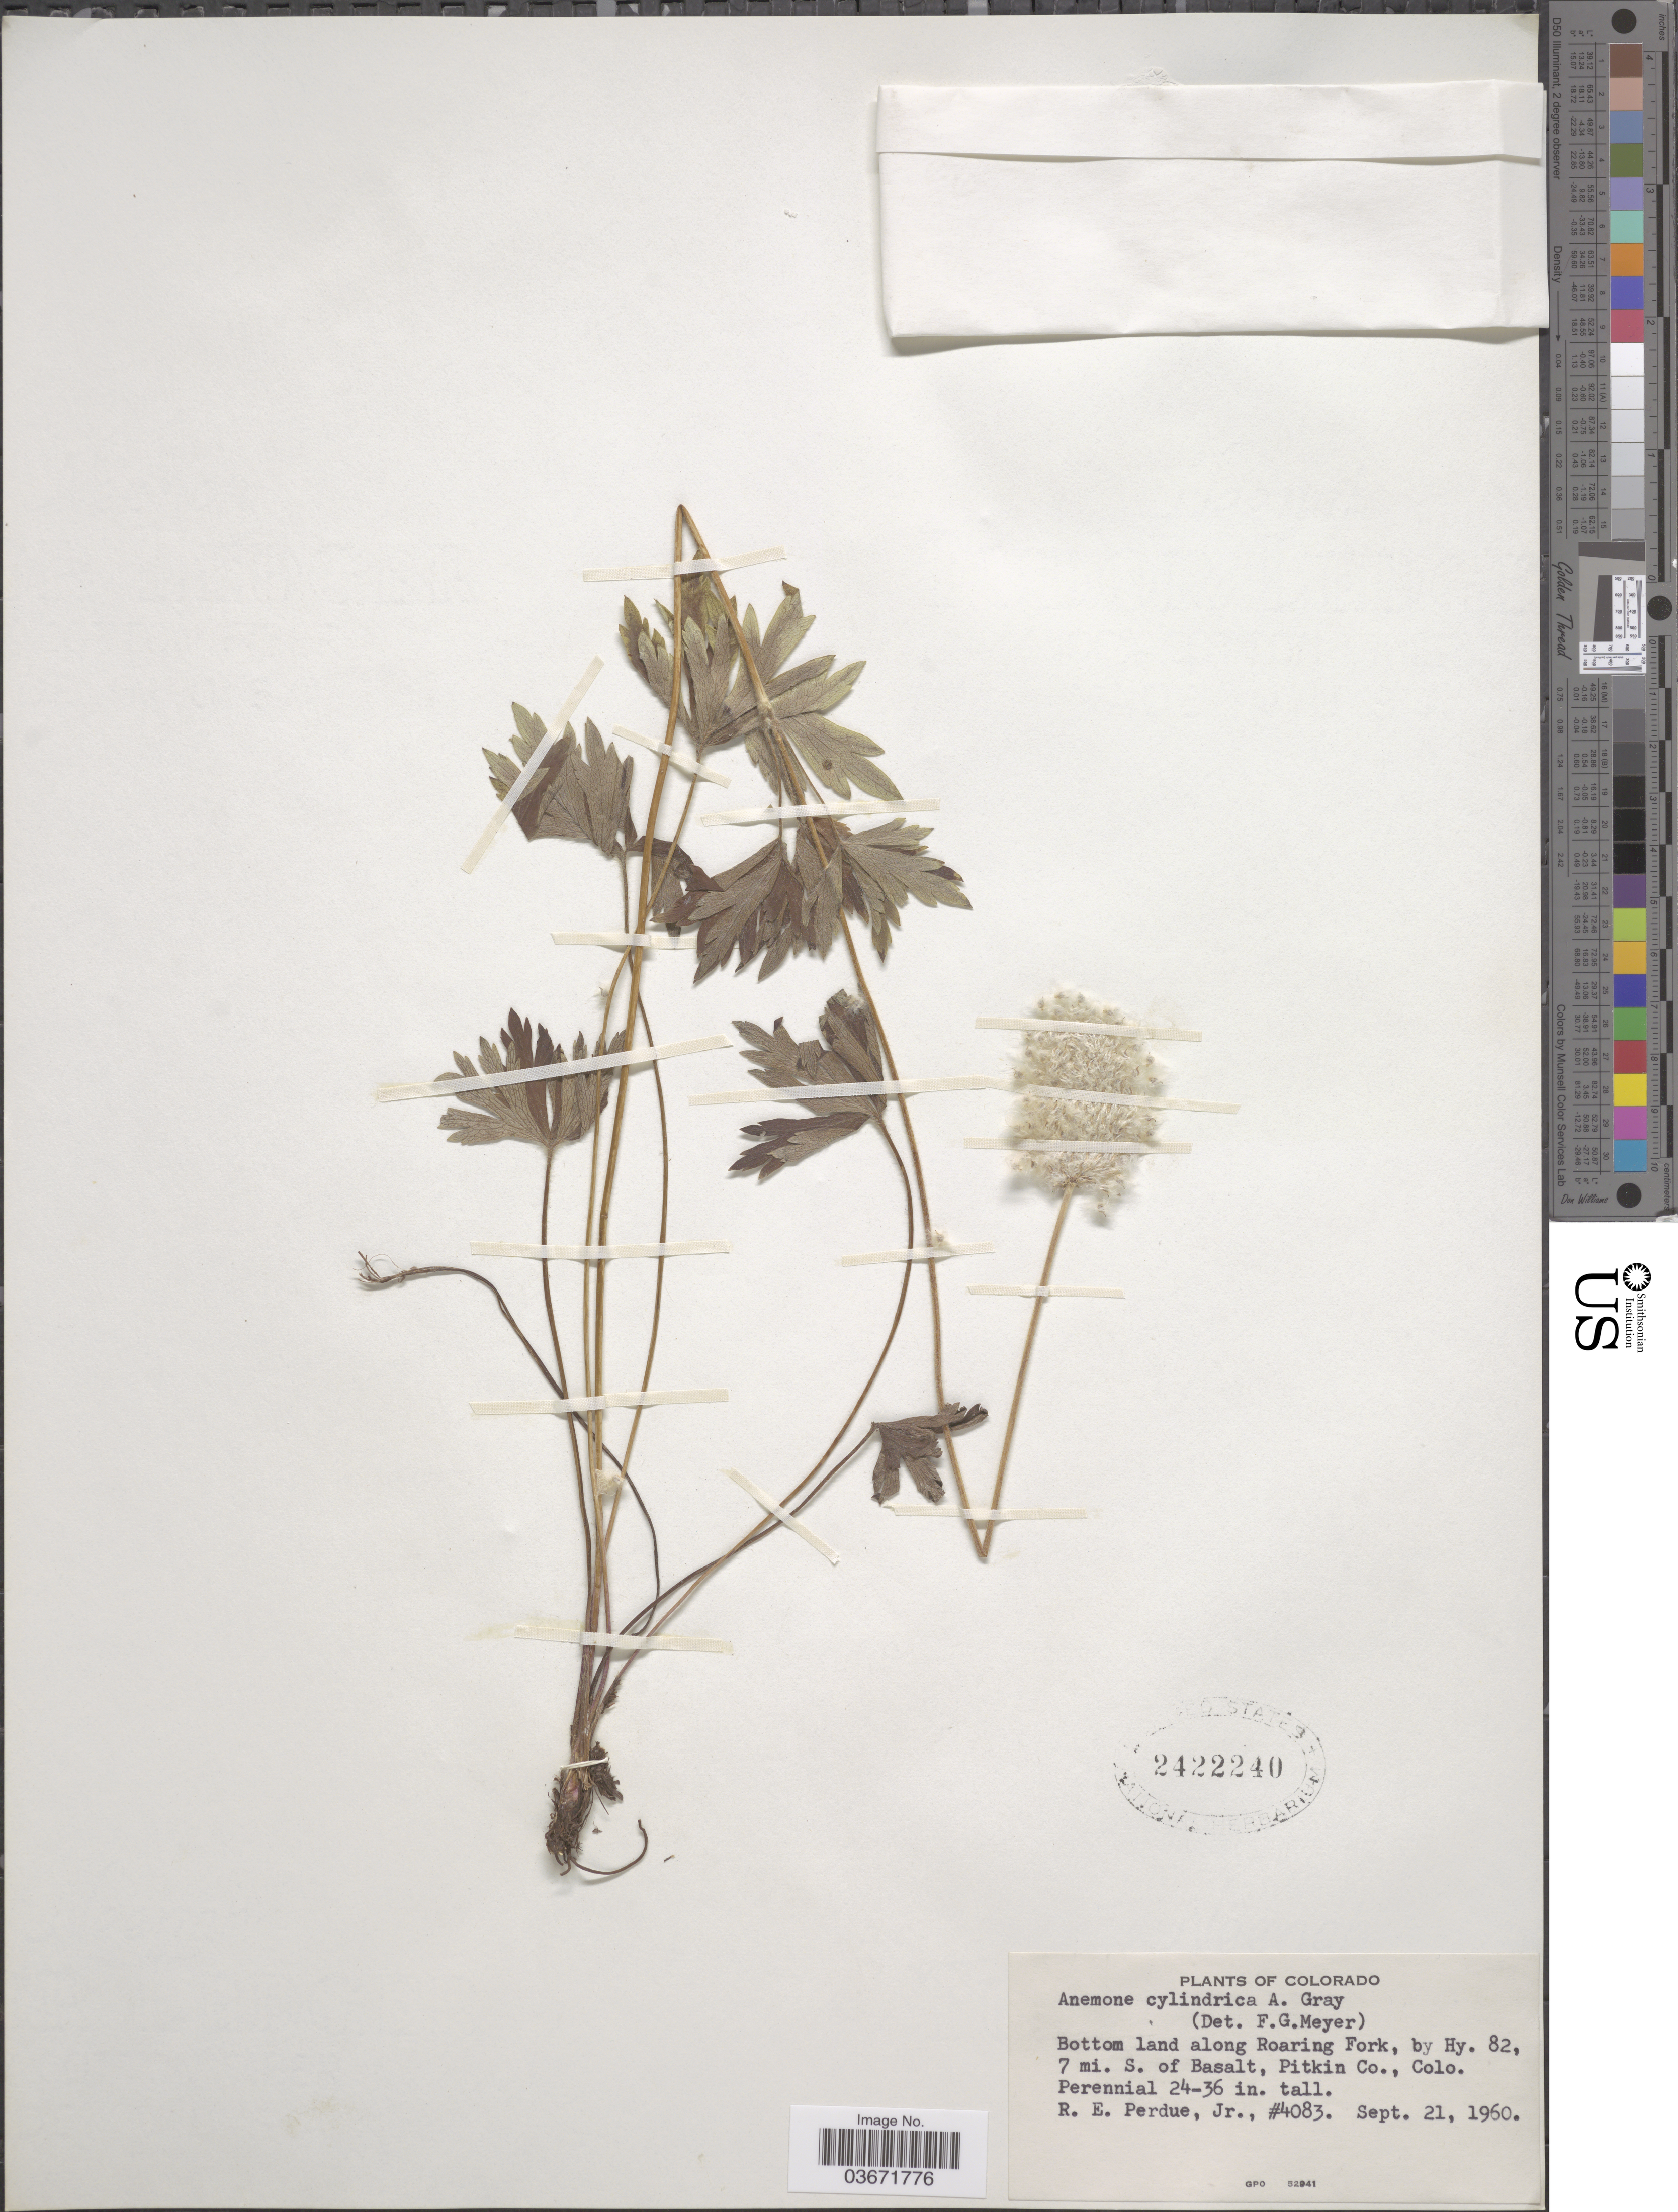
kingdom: Plantae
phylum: Tracheophyta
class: Magnoliopsida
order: Ranunculales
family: Ranunculaceae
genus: Anemone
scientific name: Anemone cylindrica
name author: A. Gray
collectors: R. E. Perdue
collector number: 4083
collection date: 1960-09-21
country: United States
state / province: Colorado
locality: Bottom land along Roaring Fork, by Hy. 82, 7 mi. S. of Basalt, Pitkin Co.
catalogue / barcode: US 2422240